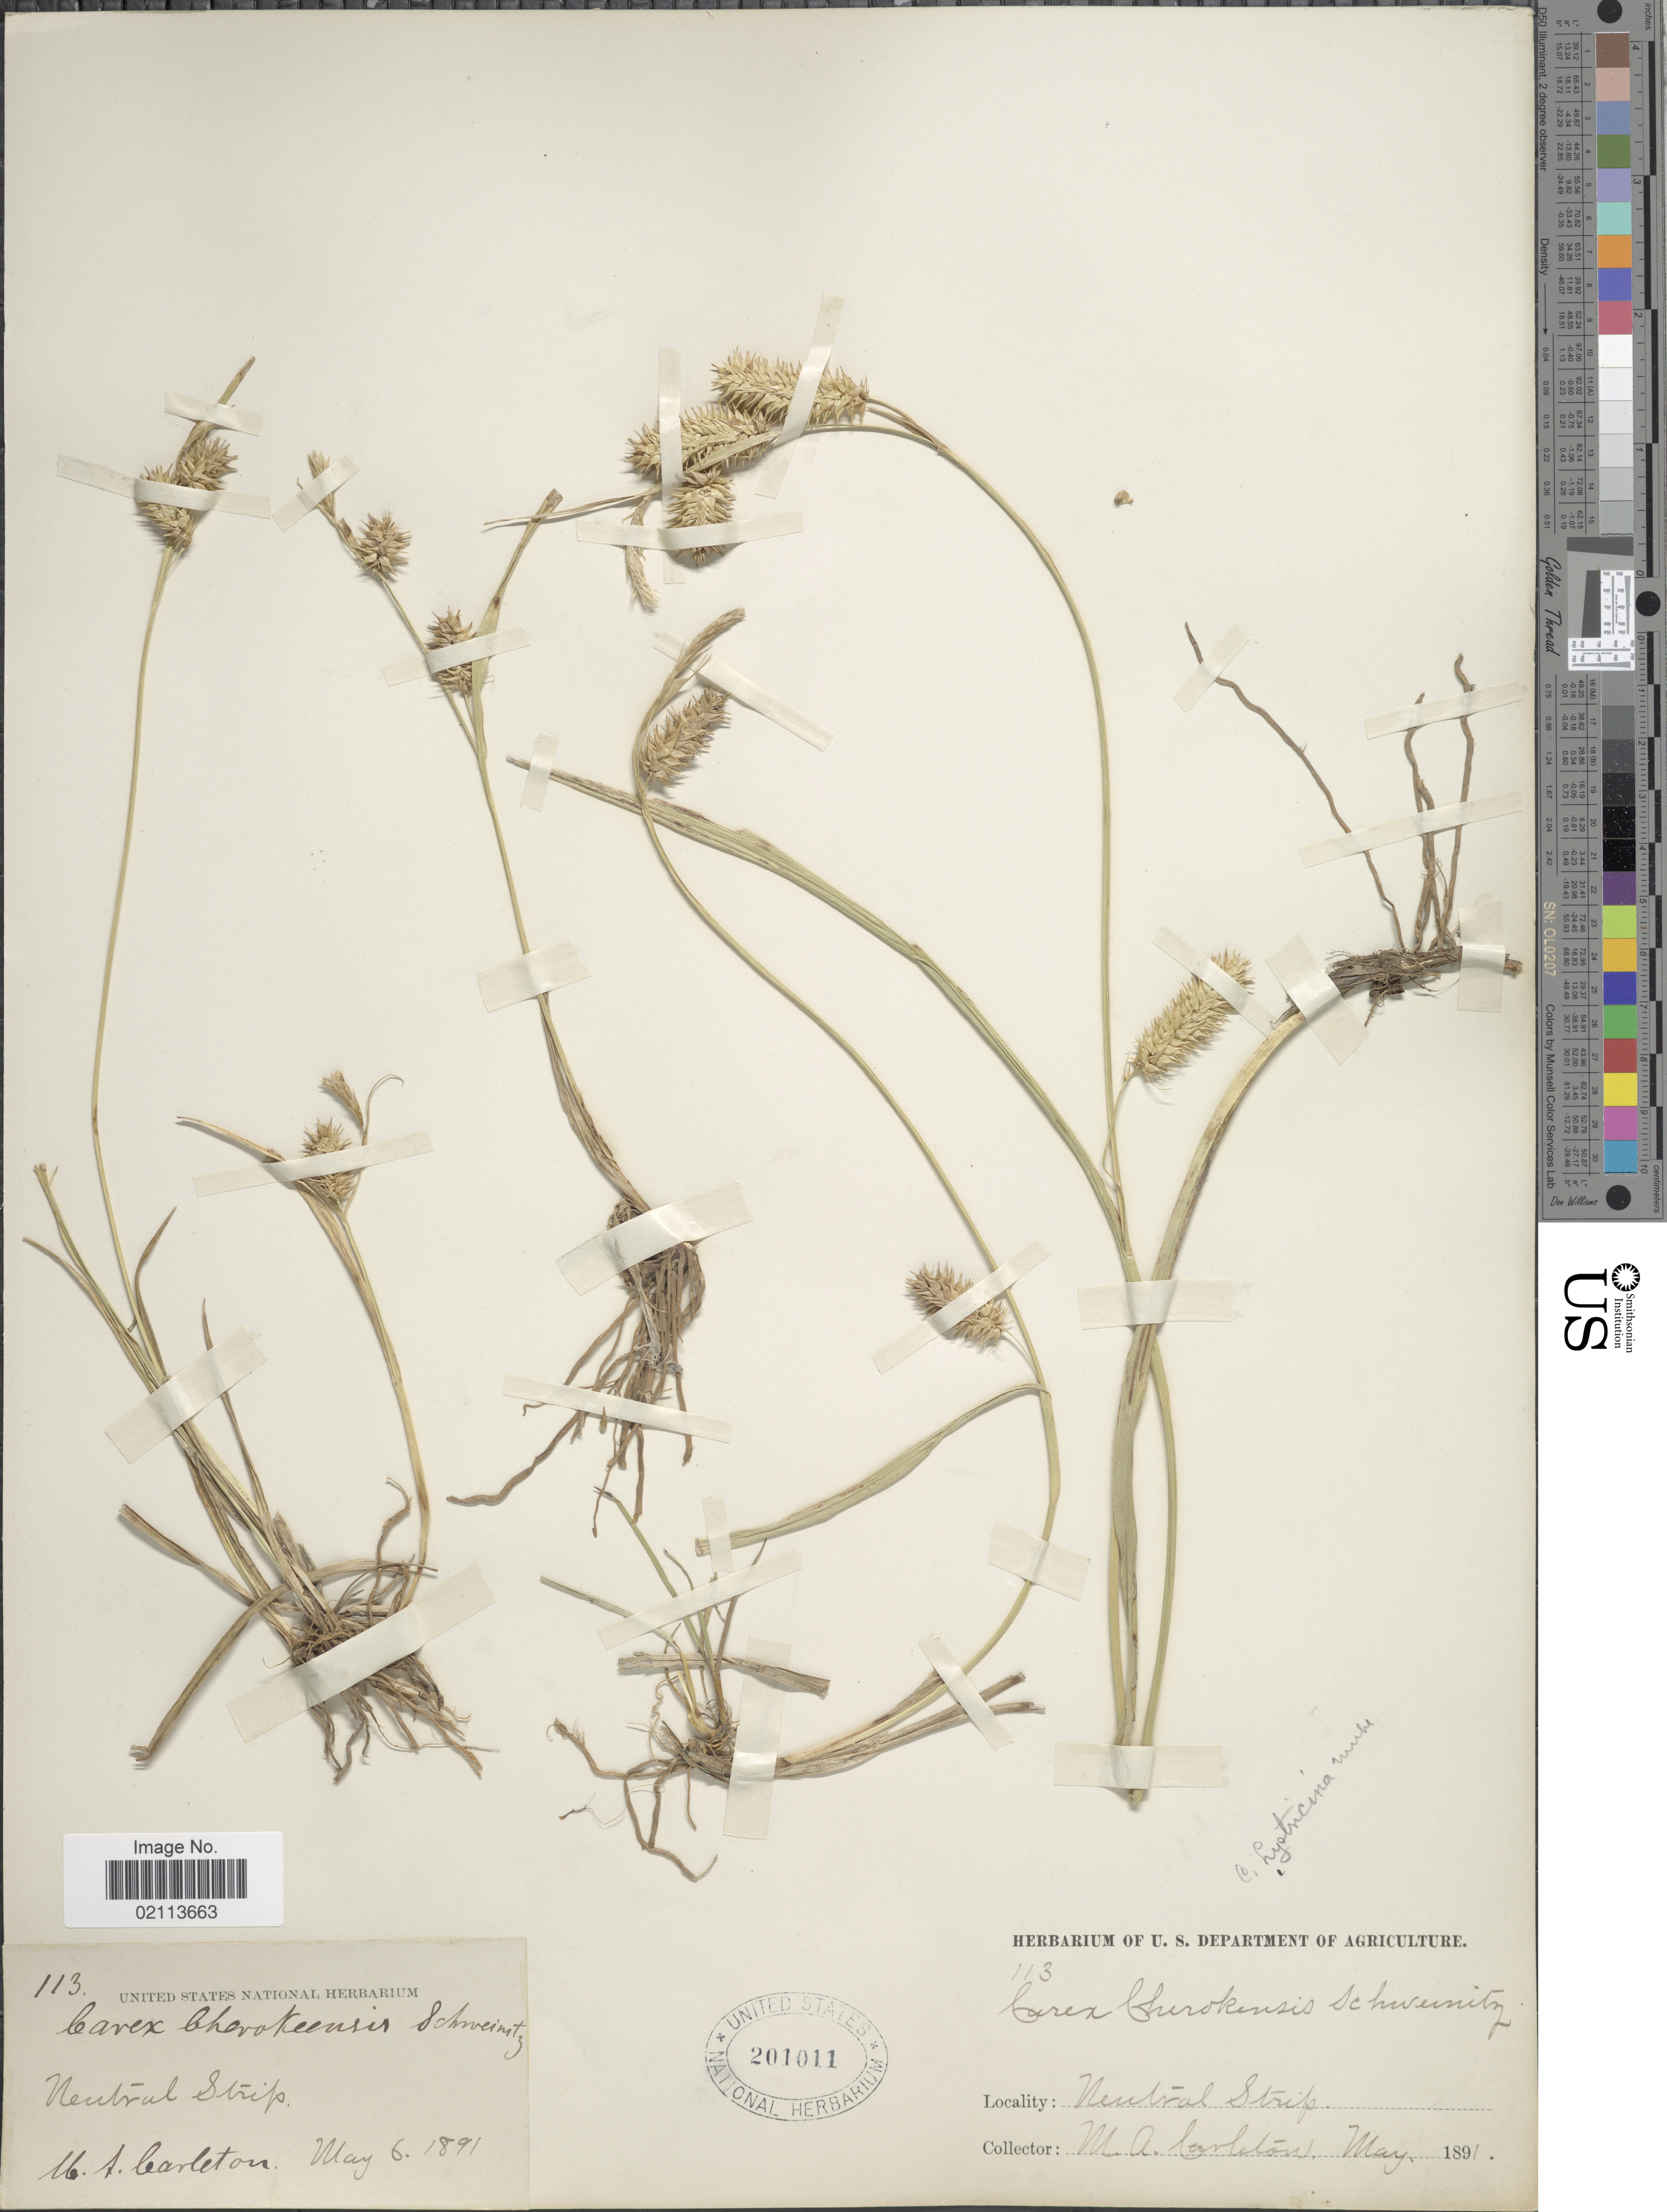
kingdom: Plantae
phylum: Tracheophyta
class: Liliopsida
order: Poales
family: Cyperaceae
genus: Carex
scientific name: Carex hystericina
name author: Muhl. ex Willd.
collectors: M. A. Carleton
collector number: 113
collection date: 1891-05-06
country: United States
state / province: Oklahoma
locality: Neutral Strip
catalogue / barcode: US 201011